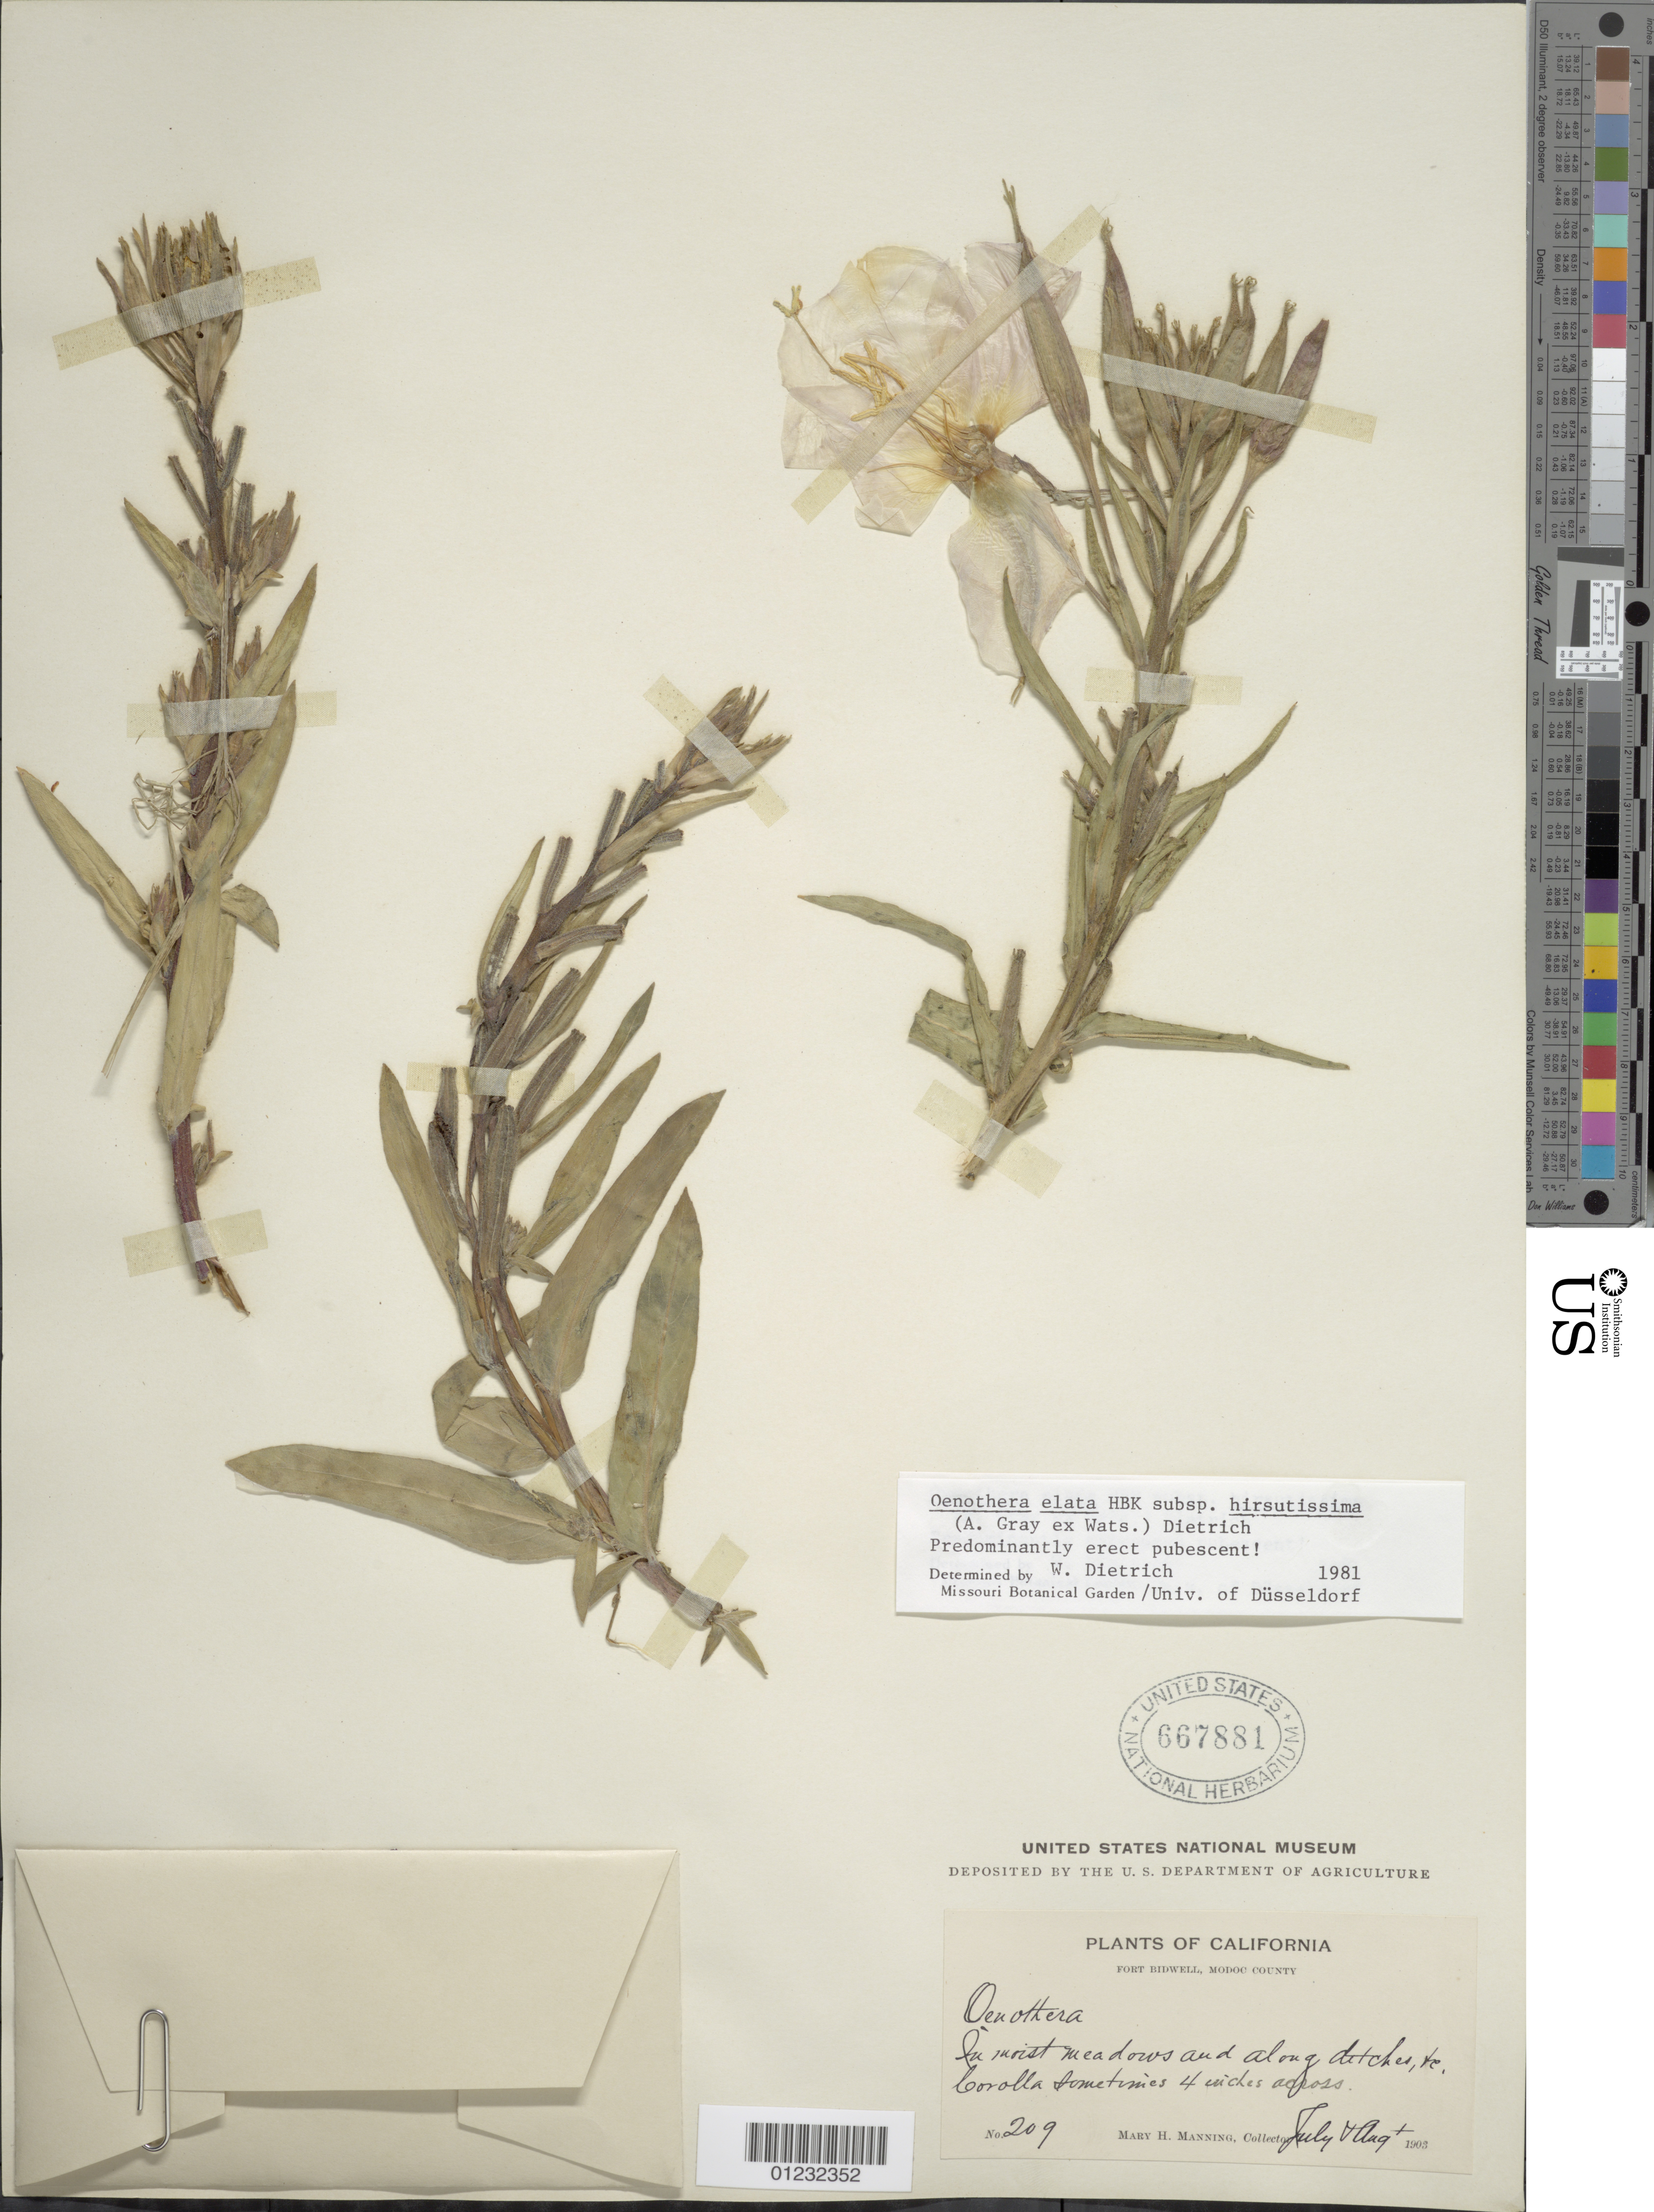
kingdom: Plantae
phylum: Tracheophyta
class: Magnoliopsida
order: Myrtales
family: Onagraceae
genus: Oenothera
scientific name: Oenothera elata subsp. hirsutissima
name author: (A. Gray ex S. Watson) W. Dietr.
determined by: Dietrich, W.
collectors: M. Manning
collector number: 209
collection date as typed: Jul 1903 to -- Aug 1903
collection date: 1903-07/1903-08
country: United States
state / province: California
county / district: Modoc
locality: Fort Bidwell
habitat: In moist meadows and along ditches.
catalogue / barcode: US 667881